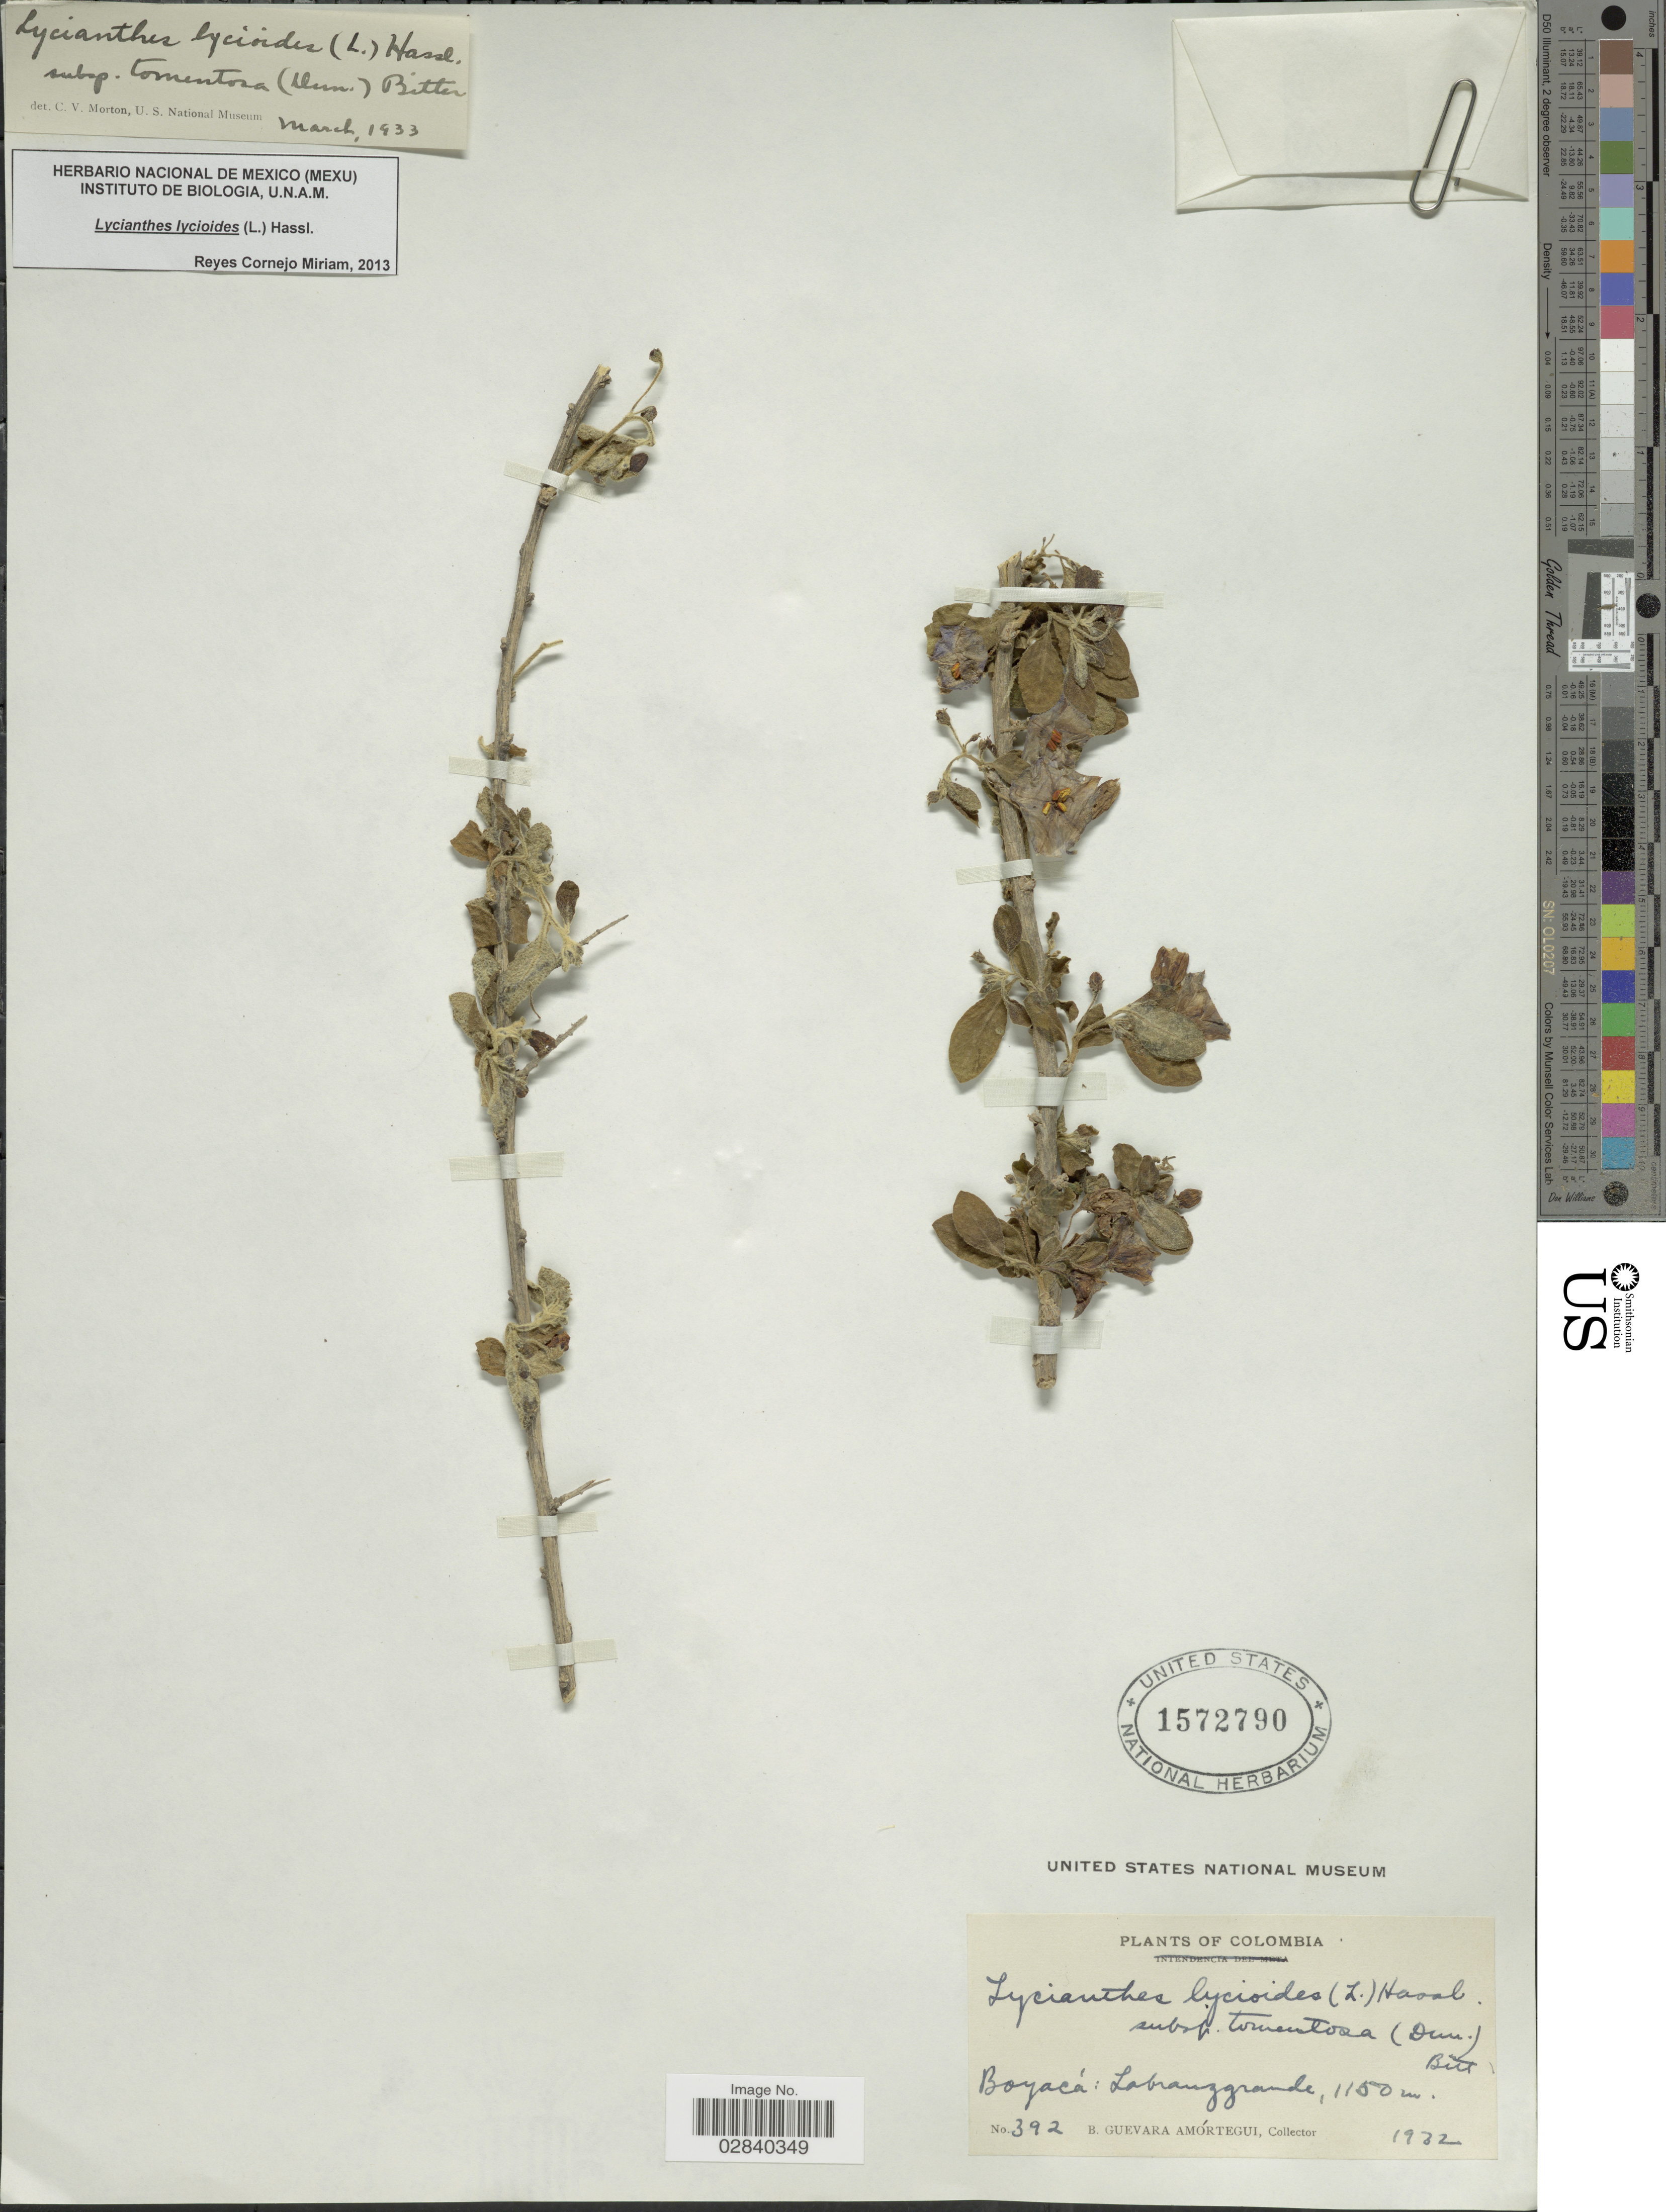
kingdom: Plantae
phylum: Tracheophyta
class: Magnoliopsida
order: Solanales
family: Solanaceae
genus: Lycianthes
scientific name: Lycianthes lycioides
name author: (L.) Hassl.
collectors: B. Guevara Amortegui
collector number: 392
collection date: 1932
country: Colombia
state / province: Boyacá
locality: Labranzgrande.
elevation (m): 1150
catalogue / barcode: US 1572790